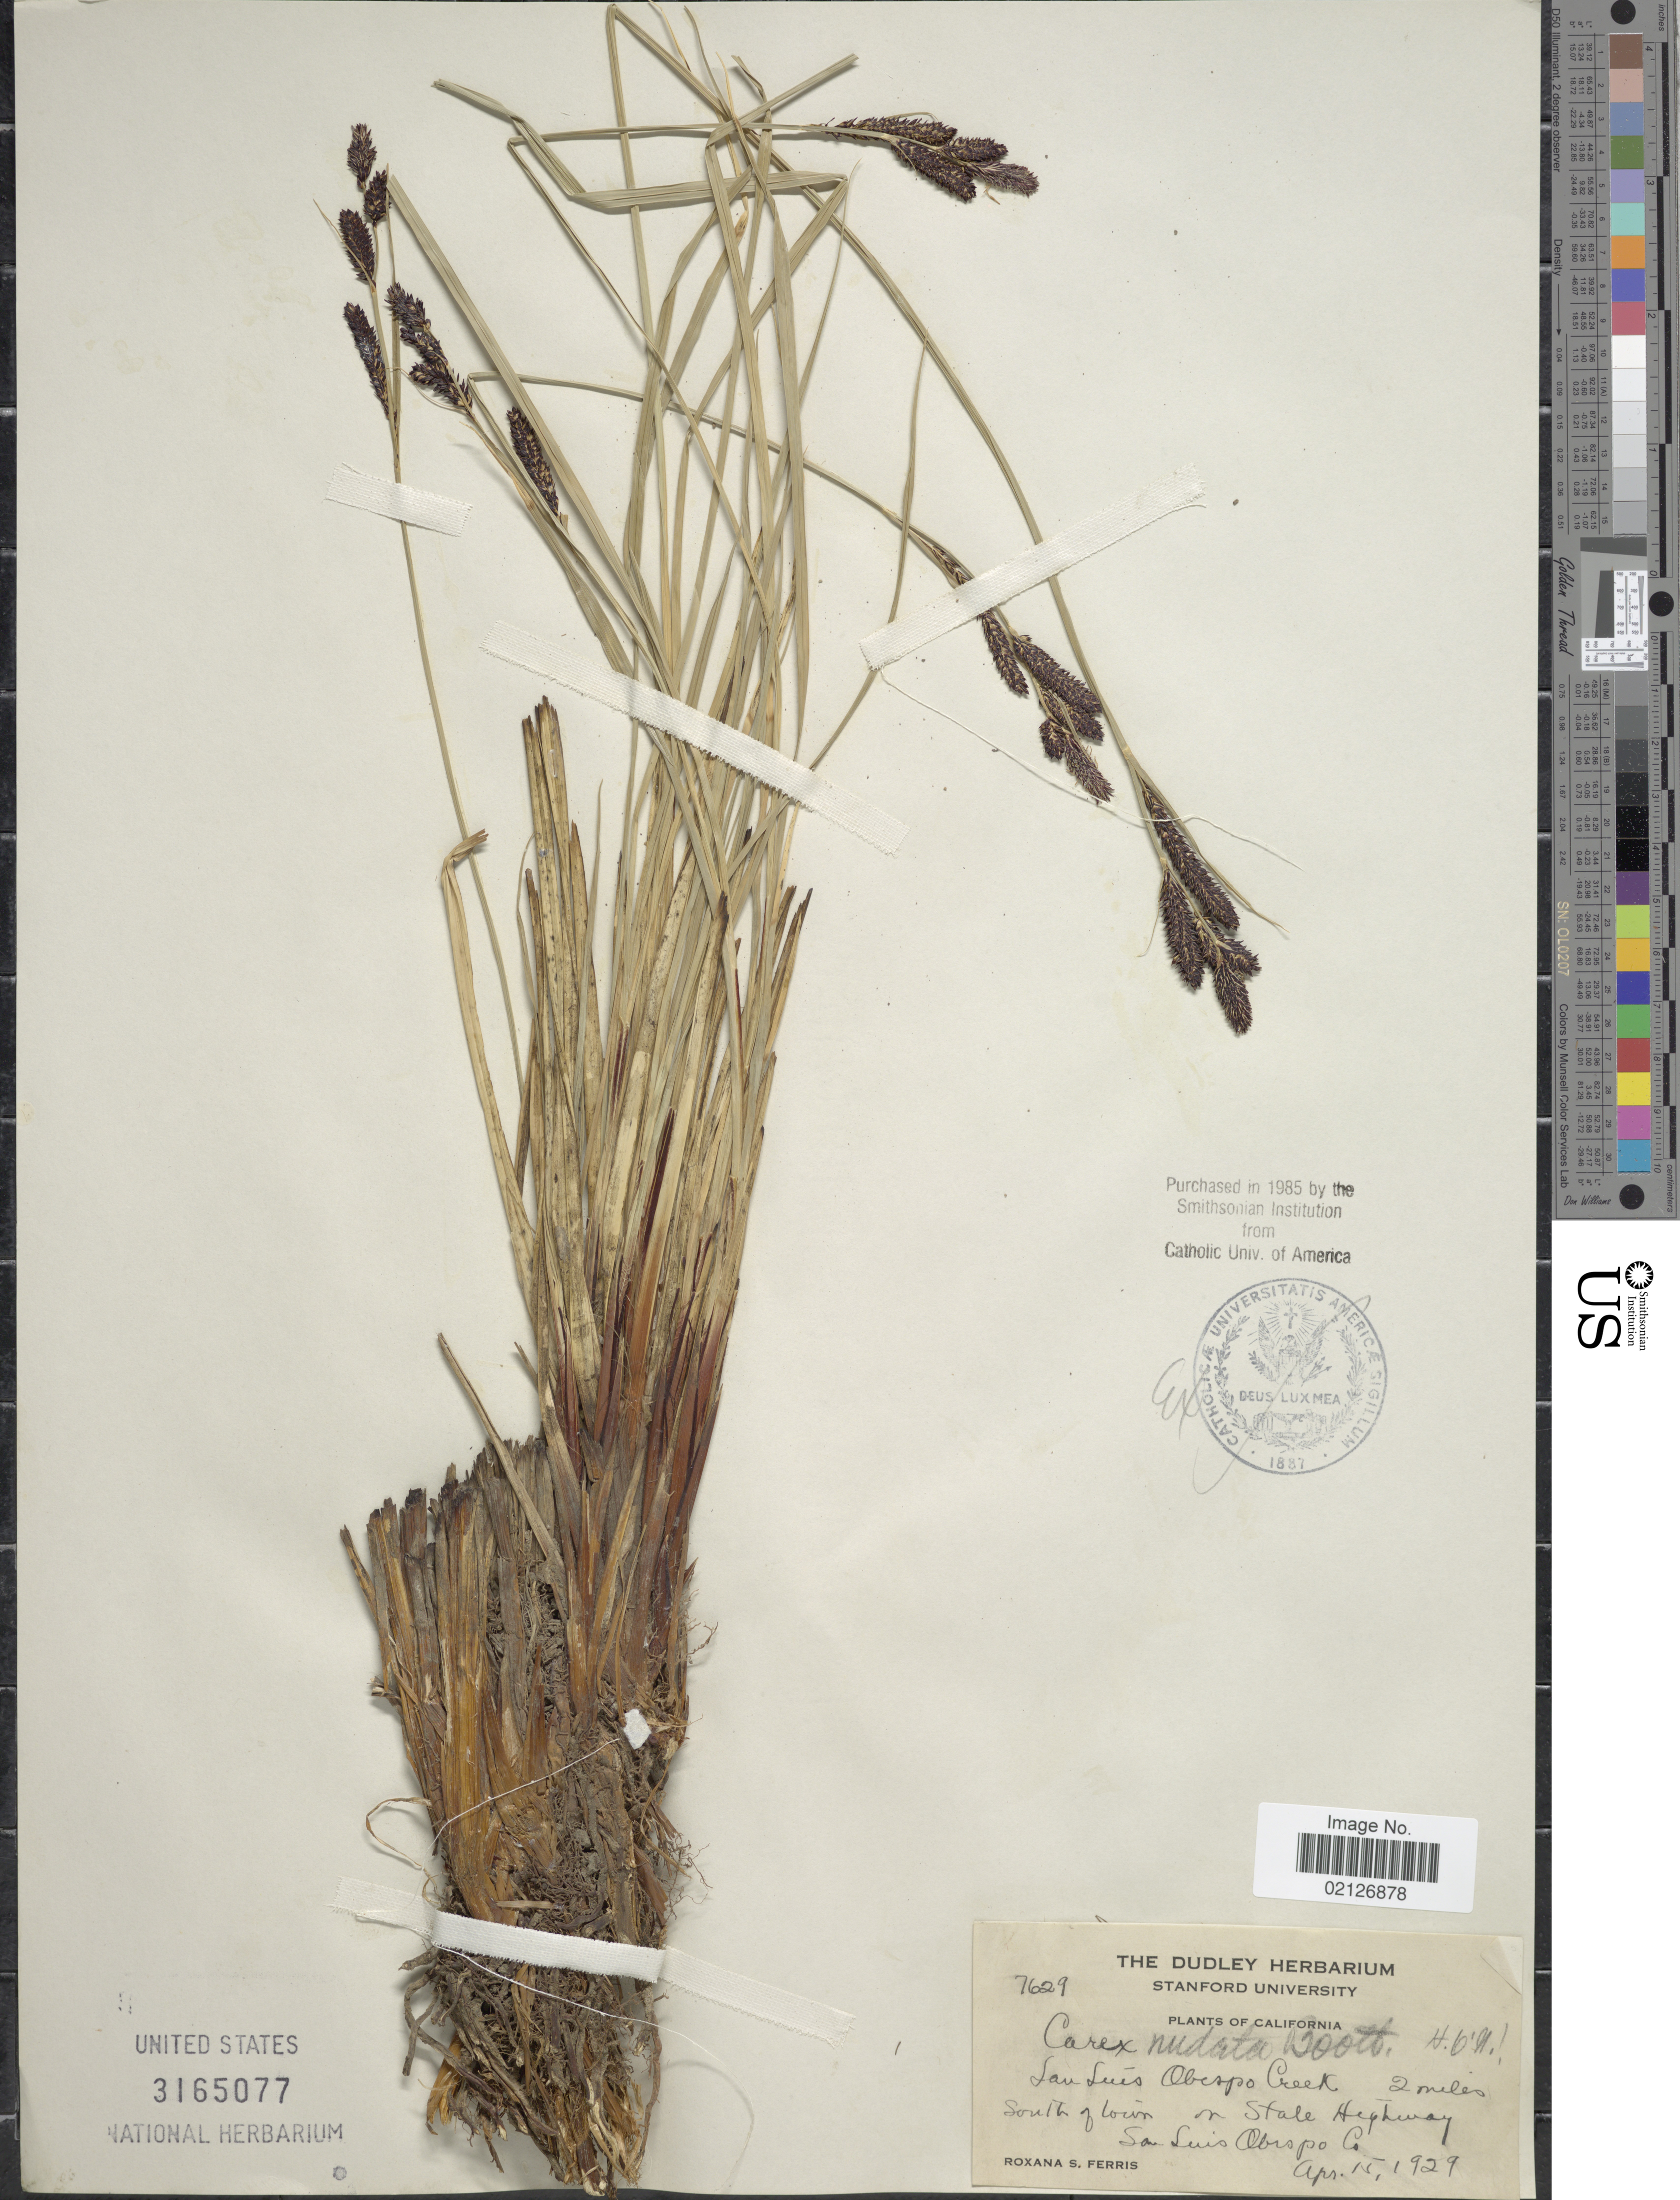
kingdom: Plantae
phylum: Tracheophyta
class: Liliopsida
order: Poales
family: Cyperaceae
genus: Carex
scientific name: Carex nudata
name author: W. Boott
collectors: R. S. Ferris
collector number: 7629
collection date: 1929-04-15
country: United States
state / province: California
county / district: San Luis Obispo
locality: San Luis Obespo Creek, 2 miles south of town on State Highway, San Luis Obispo Co.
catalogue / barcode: US 3165077